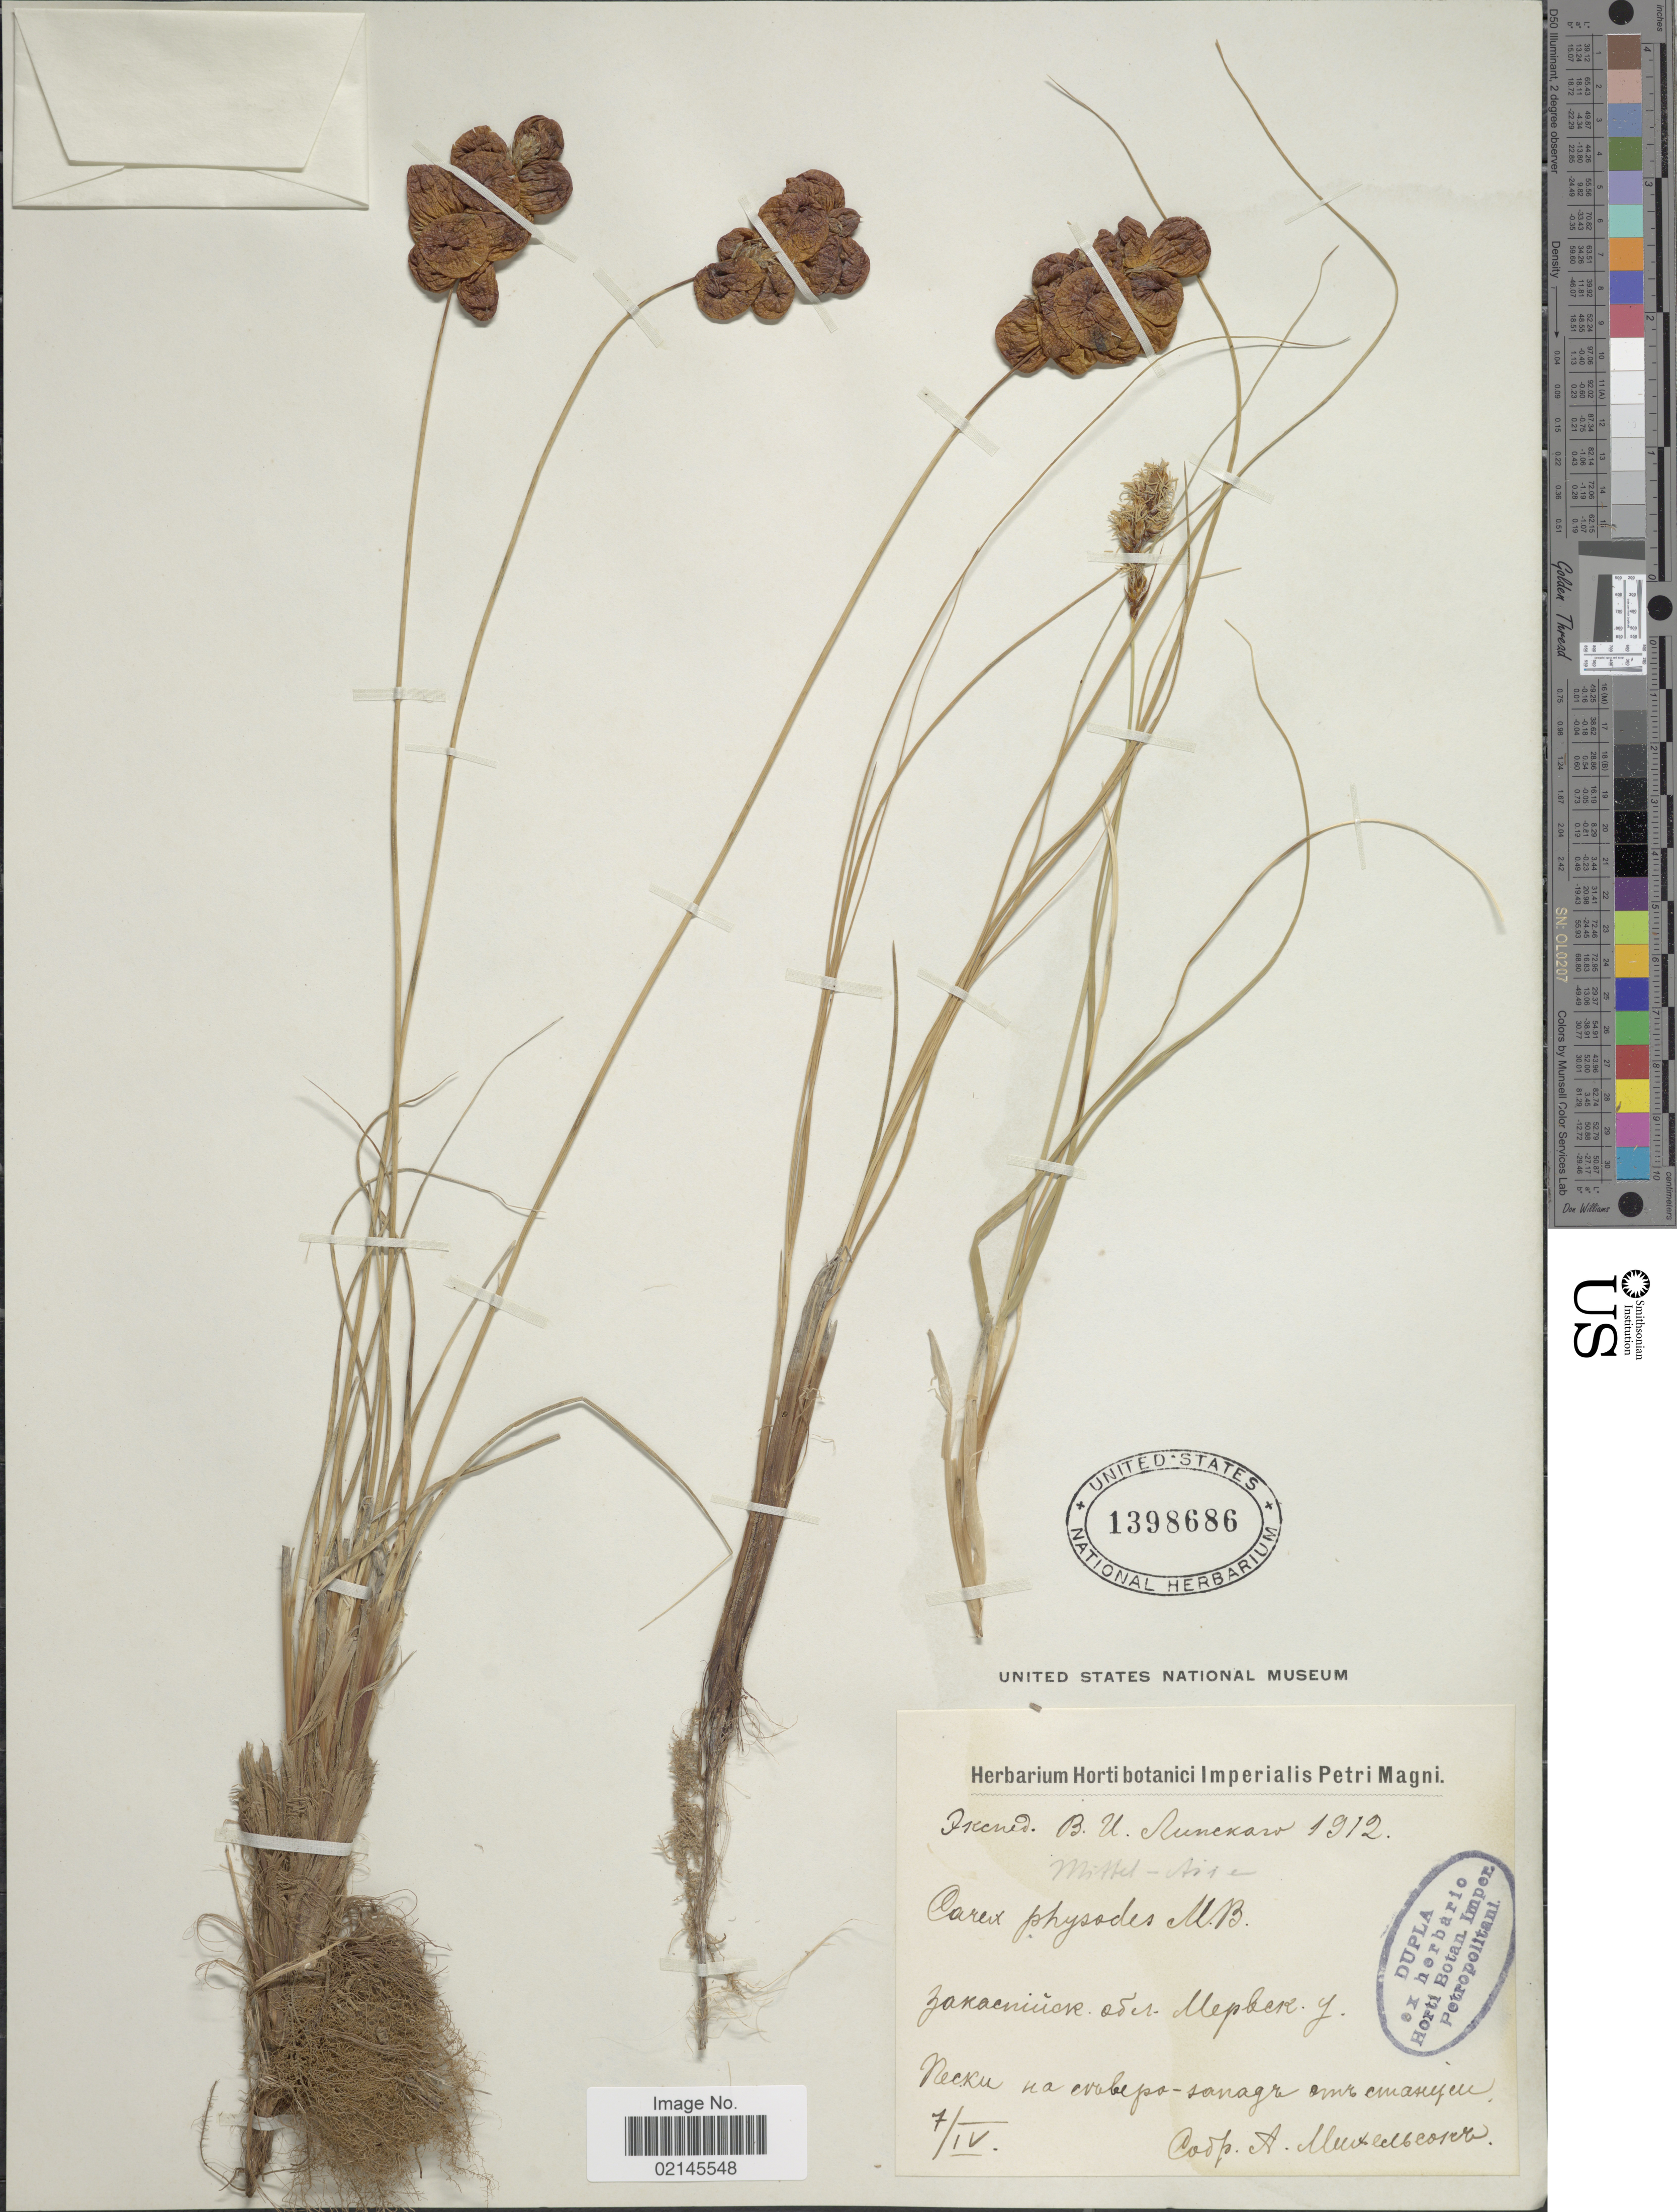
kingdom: Plantae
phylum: Tracheophyta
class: Liliopsida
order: Poales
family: Cyperaceae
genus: Carex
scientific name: Carex physodes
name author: M. Bieb.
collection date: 1912-04-07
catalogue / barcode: US 1398686